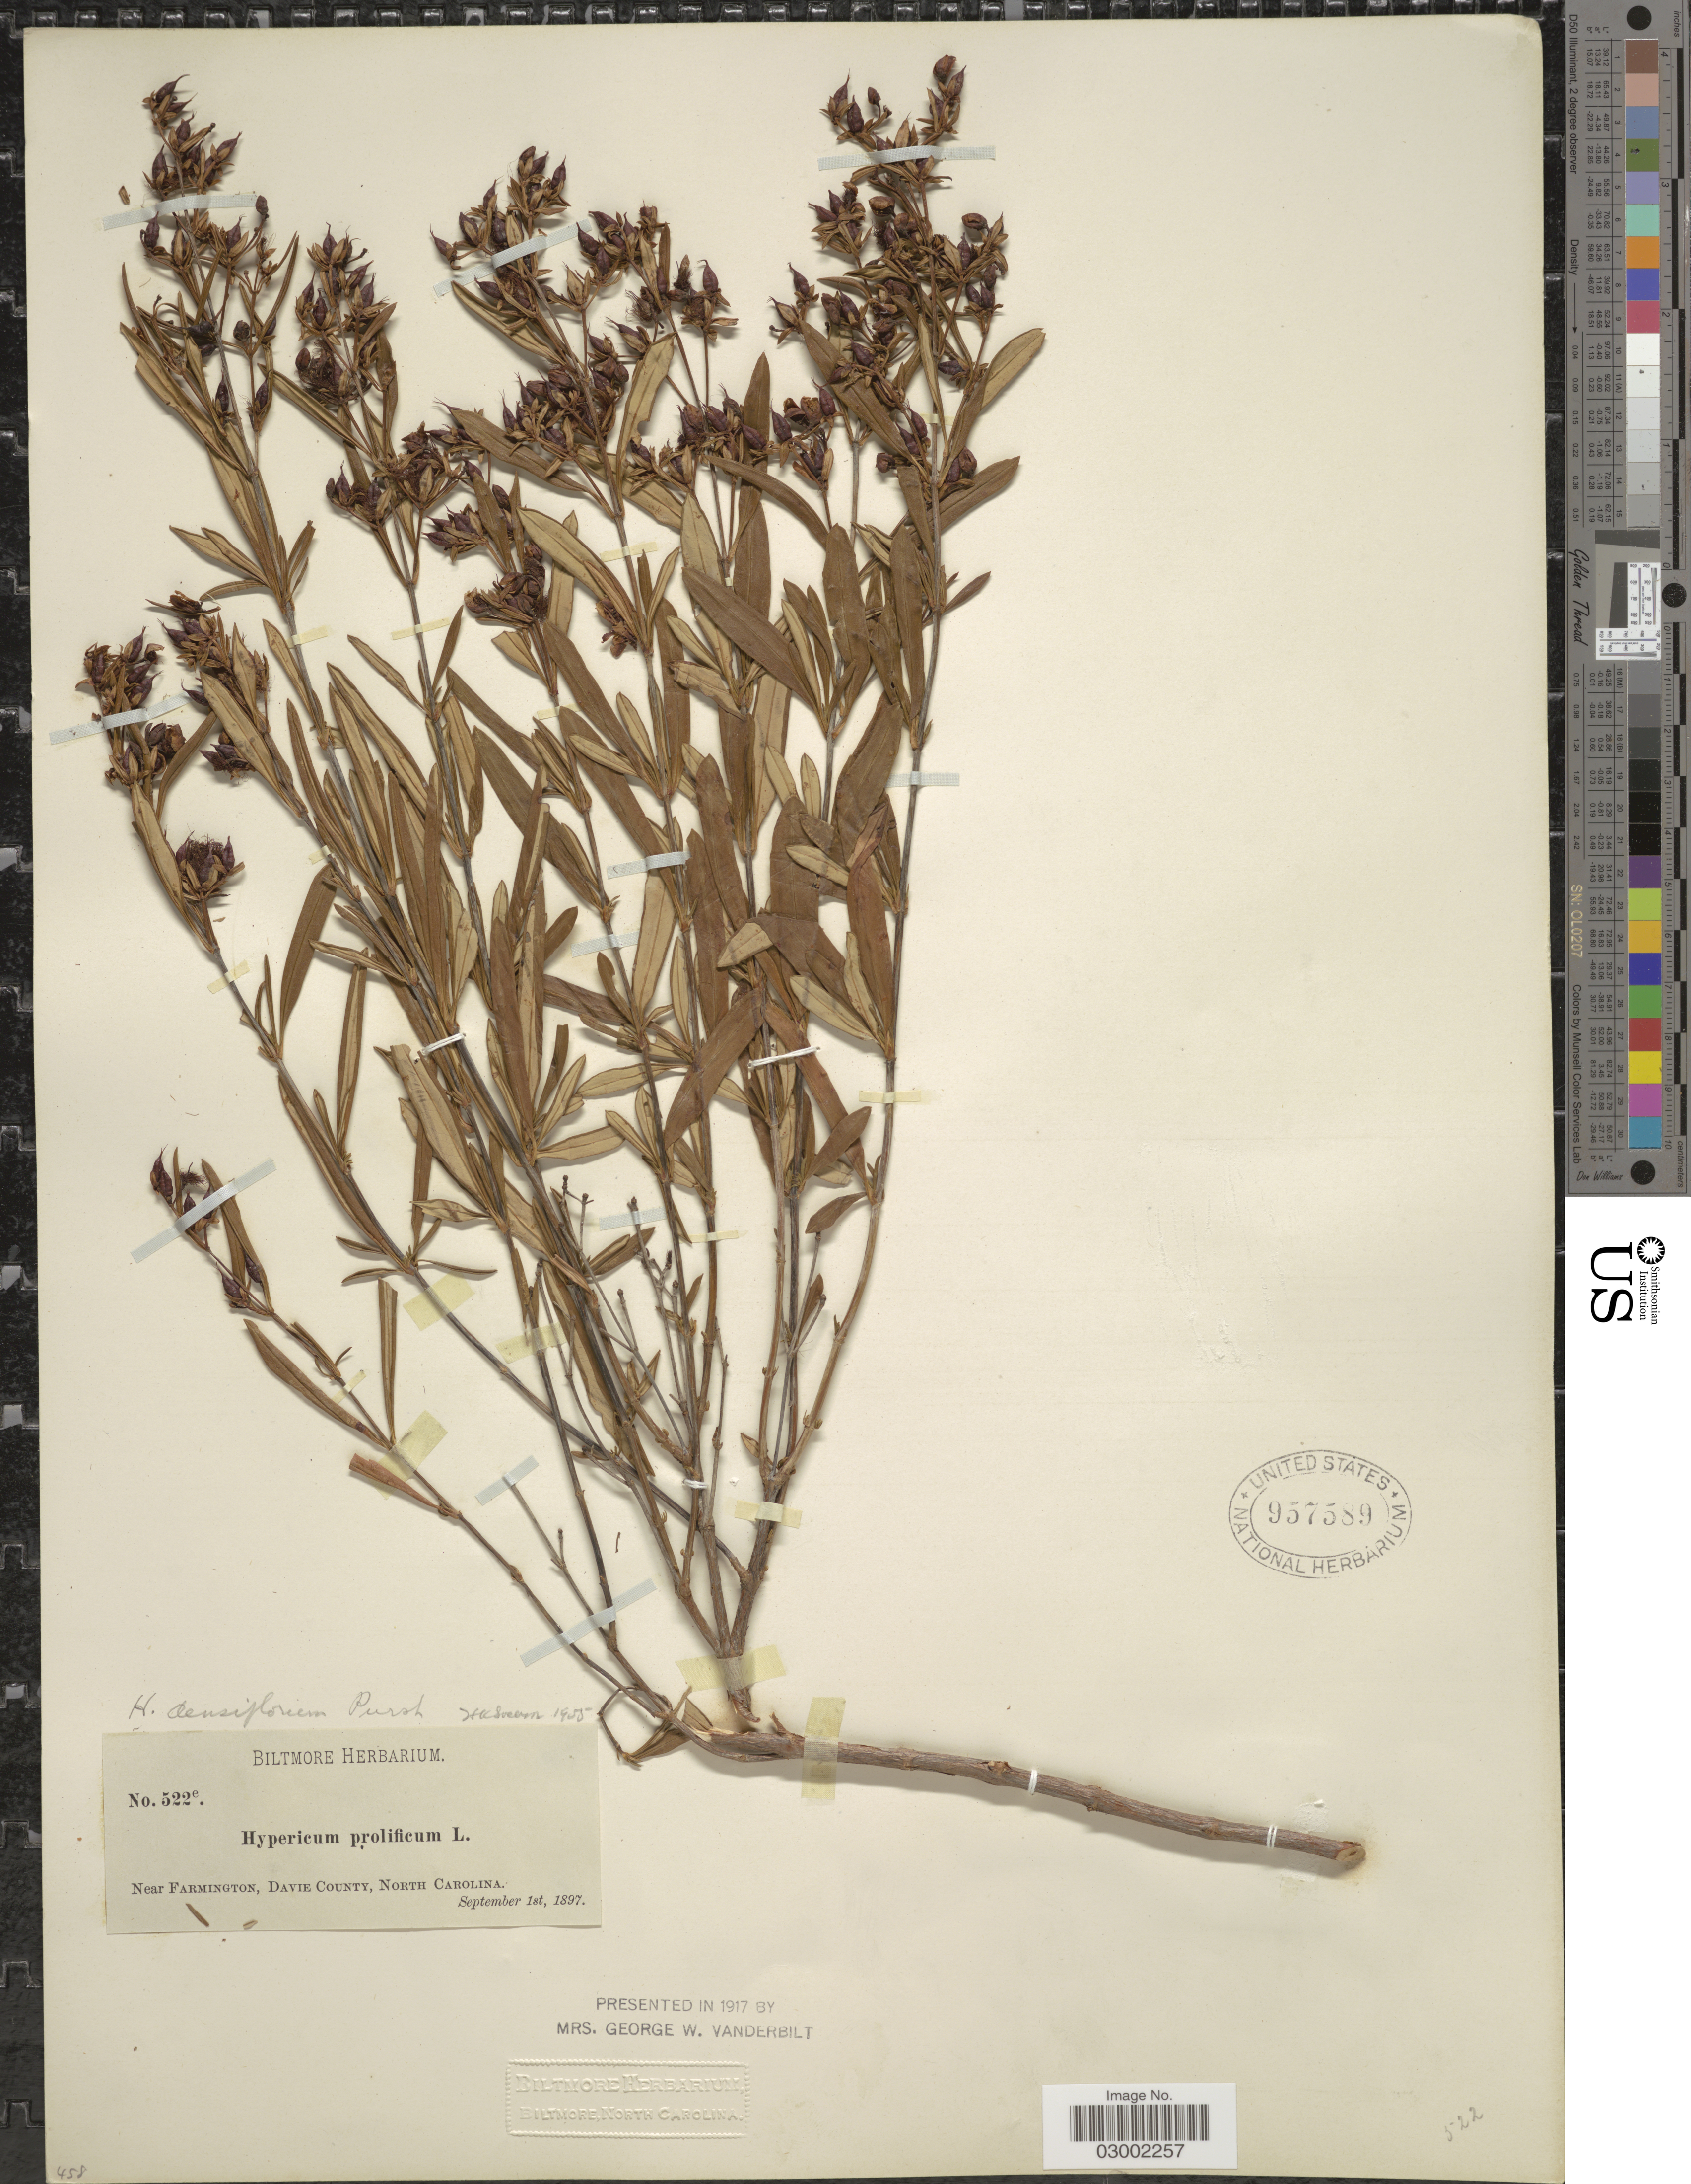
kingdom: Plantae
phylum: Tracheophyta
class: Magnoliopsida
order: Malpighiales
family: Hypericaceae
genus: Hypericum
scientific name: Hypericum prolificum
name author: L.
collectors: ex herb. Biltmore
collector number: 522e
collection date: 1897-09-01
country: United States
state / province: North Carolina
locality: Near Farmington, Davie County.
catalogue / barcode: US 957589